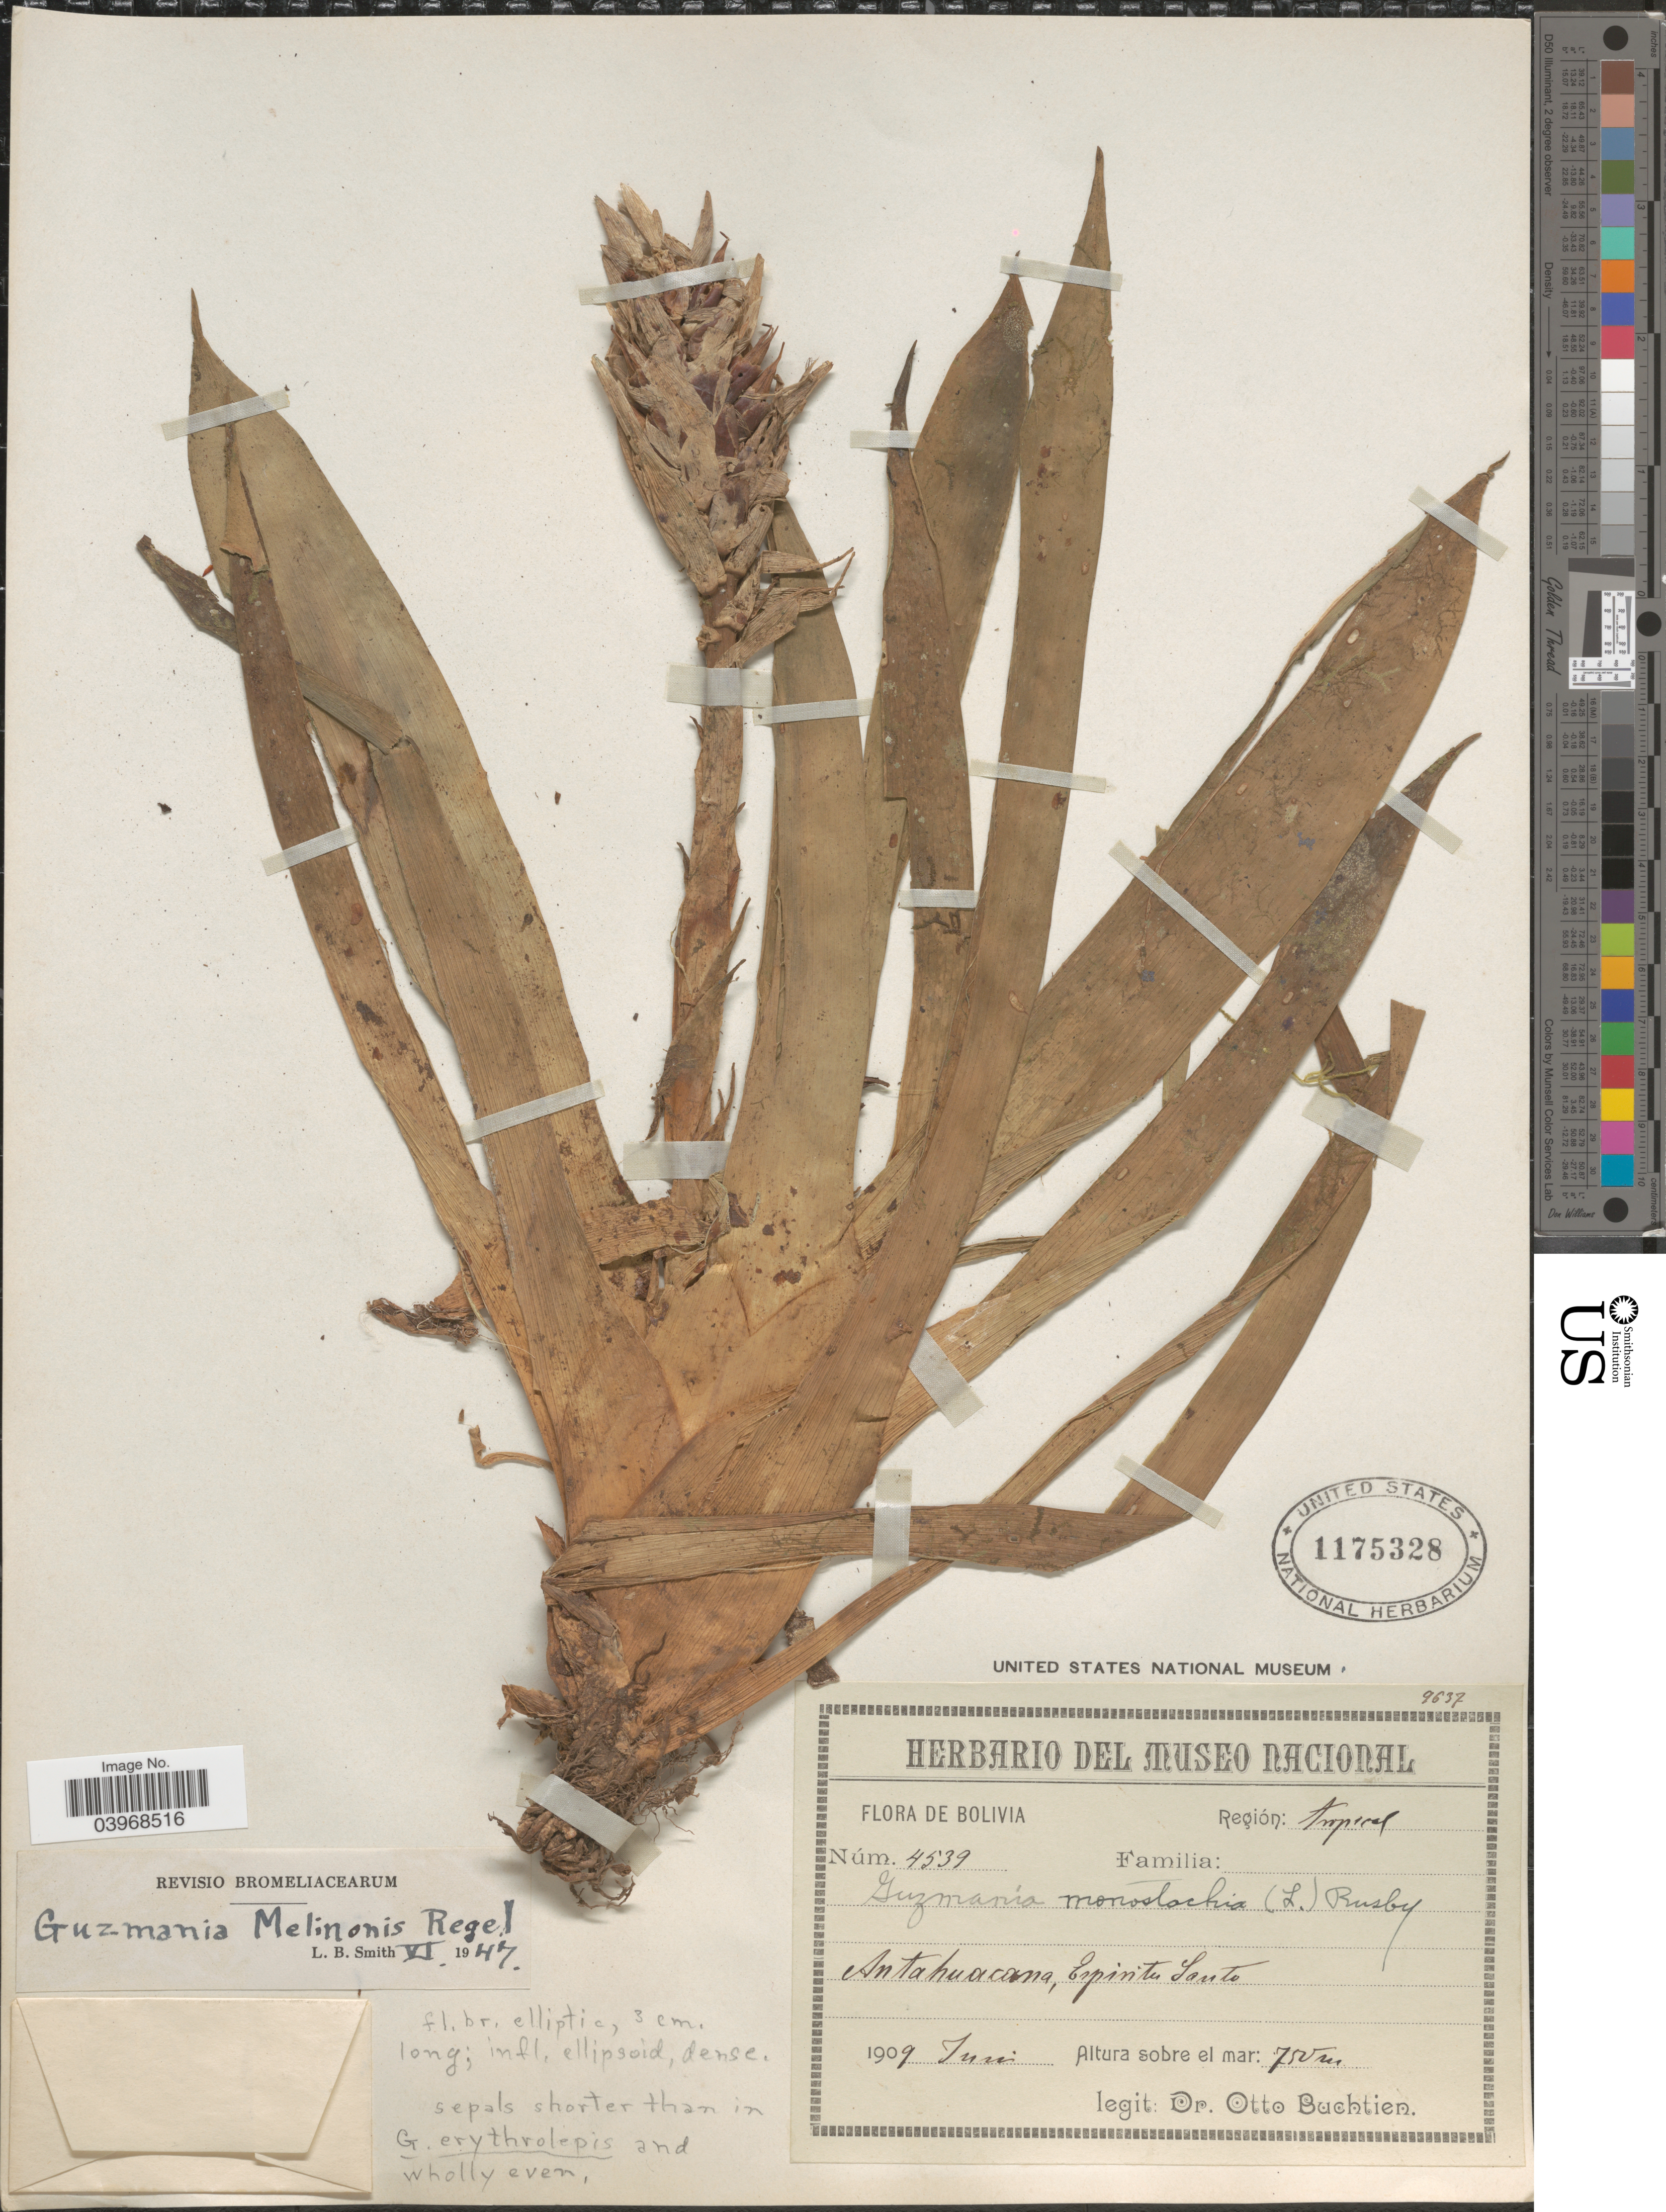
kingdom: Plantae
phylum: Tracheophyta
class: Liliopsida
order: Poales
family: Bromeliaceae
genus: Guzmania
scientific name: Guzmania melinonis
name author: Regel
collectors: O. Buchtien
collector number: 4539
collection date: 1909-06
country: Bolivia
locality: Región: Tropical. Antahuacana, Espiritu Santo.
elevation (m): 750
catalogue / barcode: US 1175328